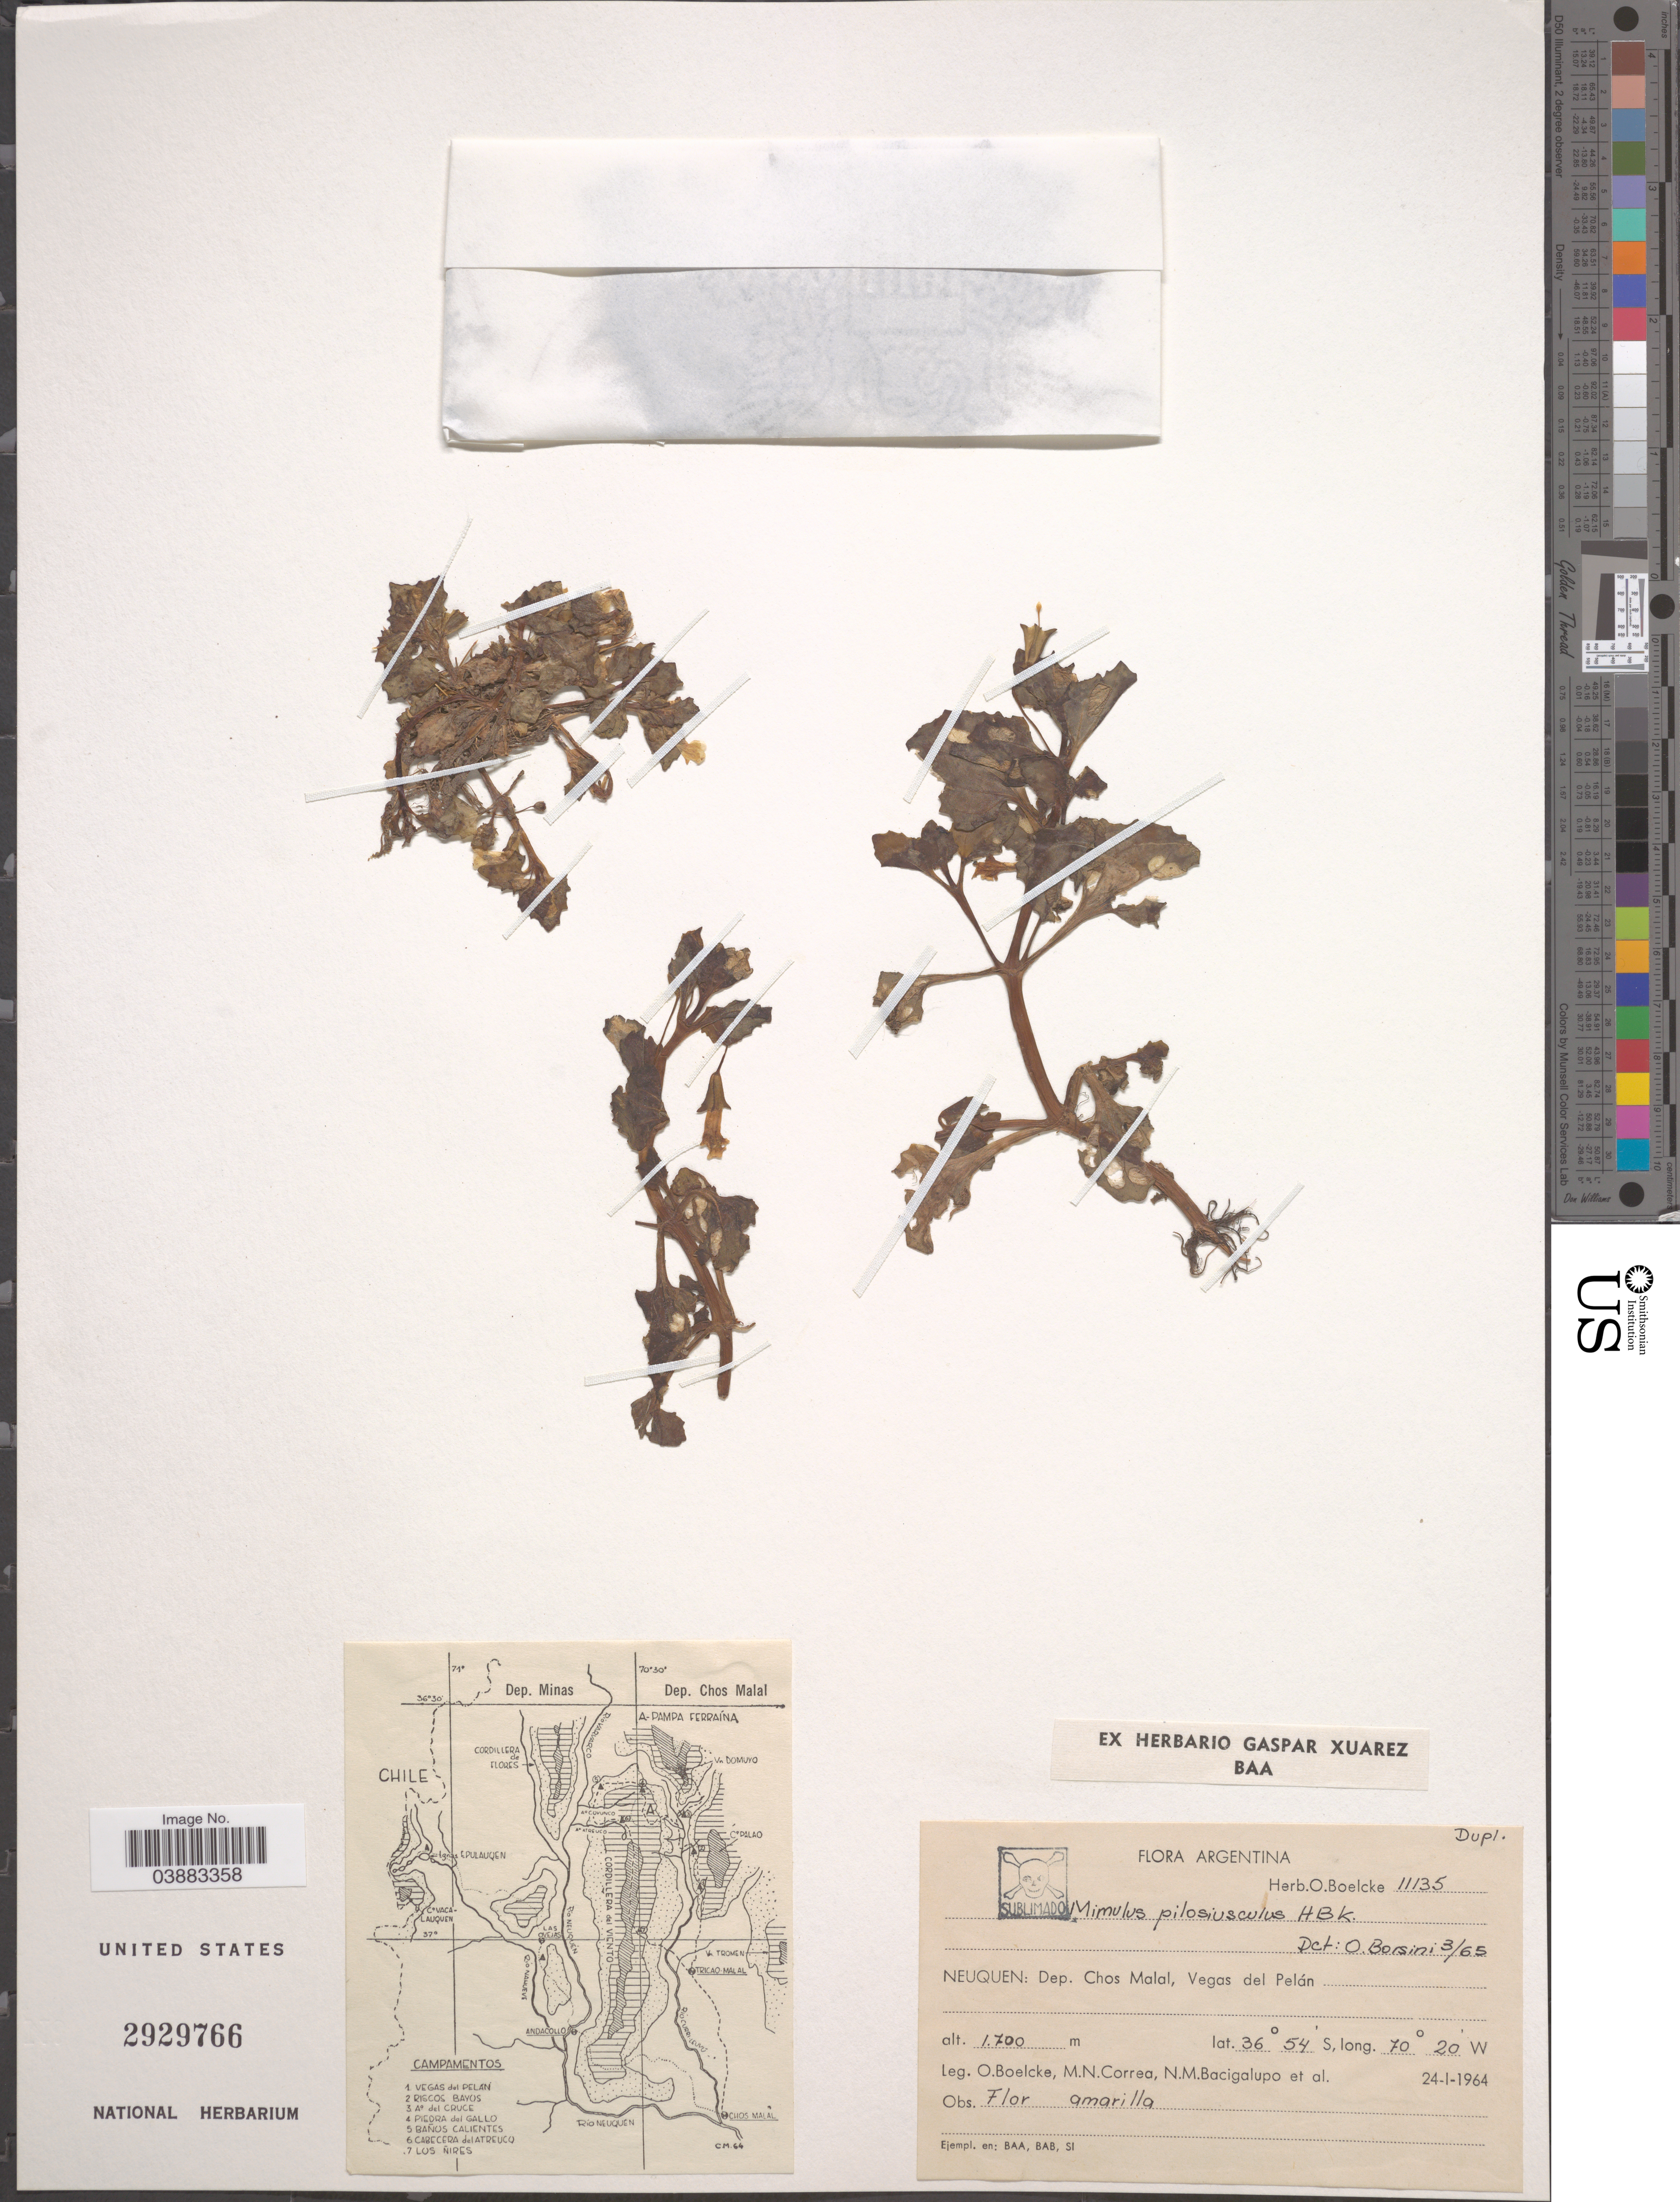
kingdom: Plantae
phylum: Tracheophyta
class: Magnoliopsida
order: Lamiales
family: Phrymaceae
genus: Mimulus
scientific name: Mimulus glabratus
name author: Kunth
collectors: O. Boelcke, M. N. Correa, N. M. Bacigalupo & et al.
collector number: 11135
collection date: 1964-01-24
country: Argentina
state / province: Neuquen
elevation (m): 1700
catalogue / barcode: US 2929766